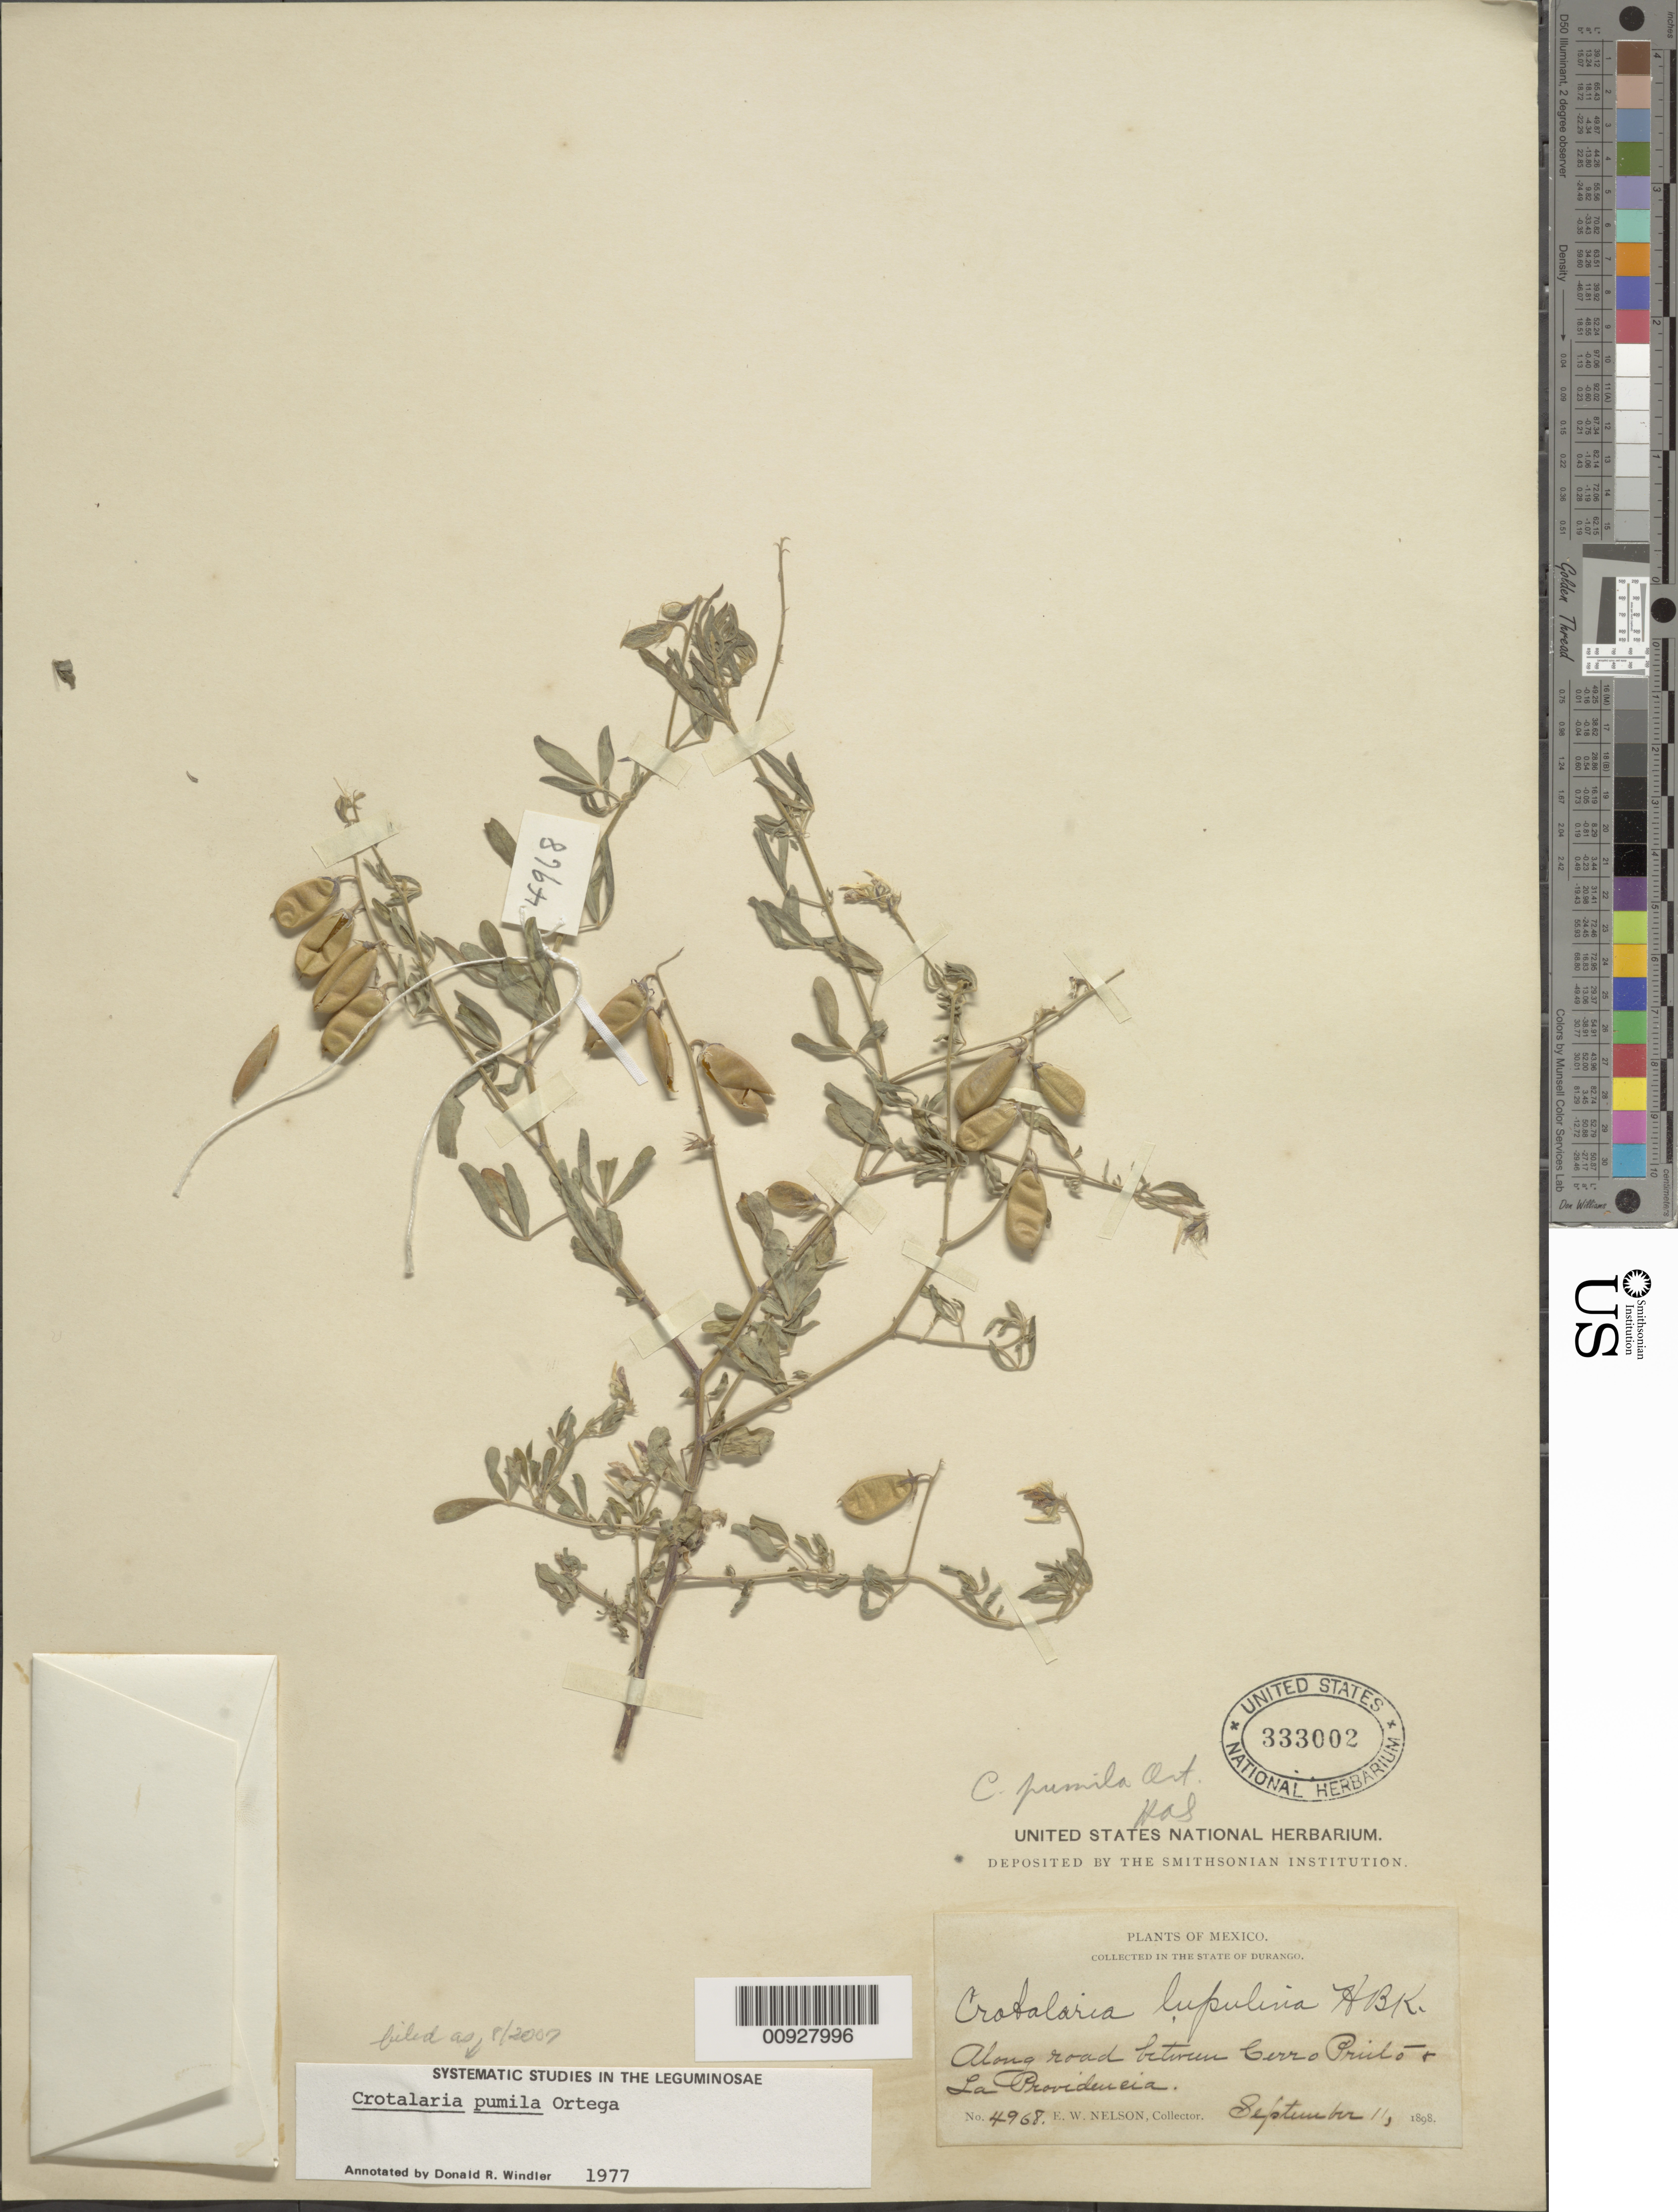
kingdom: Plantae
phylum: Tracheophyta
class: Magnoliopsida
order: Fabales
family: Fabaceae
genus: Crotalaria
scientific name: Crotalaria pumila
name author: Ortega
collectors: E. W. Nelson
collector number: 4968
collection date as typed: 11 Sep 1898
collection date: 1898-09-11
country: Mexico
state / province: Durango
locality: Along road between Cerro Prieto & La Providencia.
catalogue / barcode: US 333002